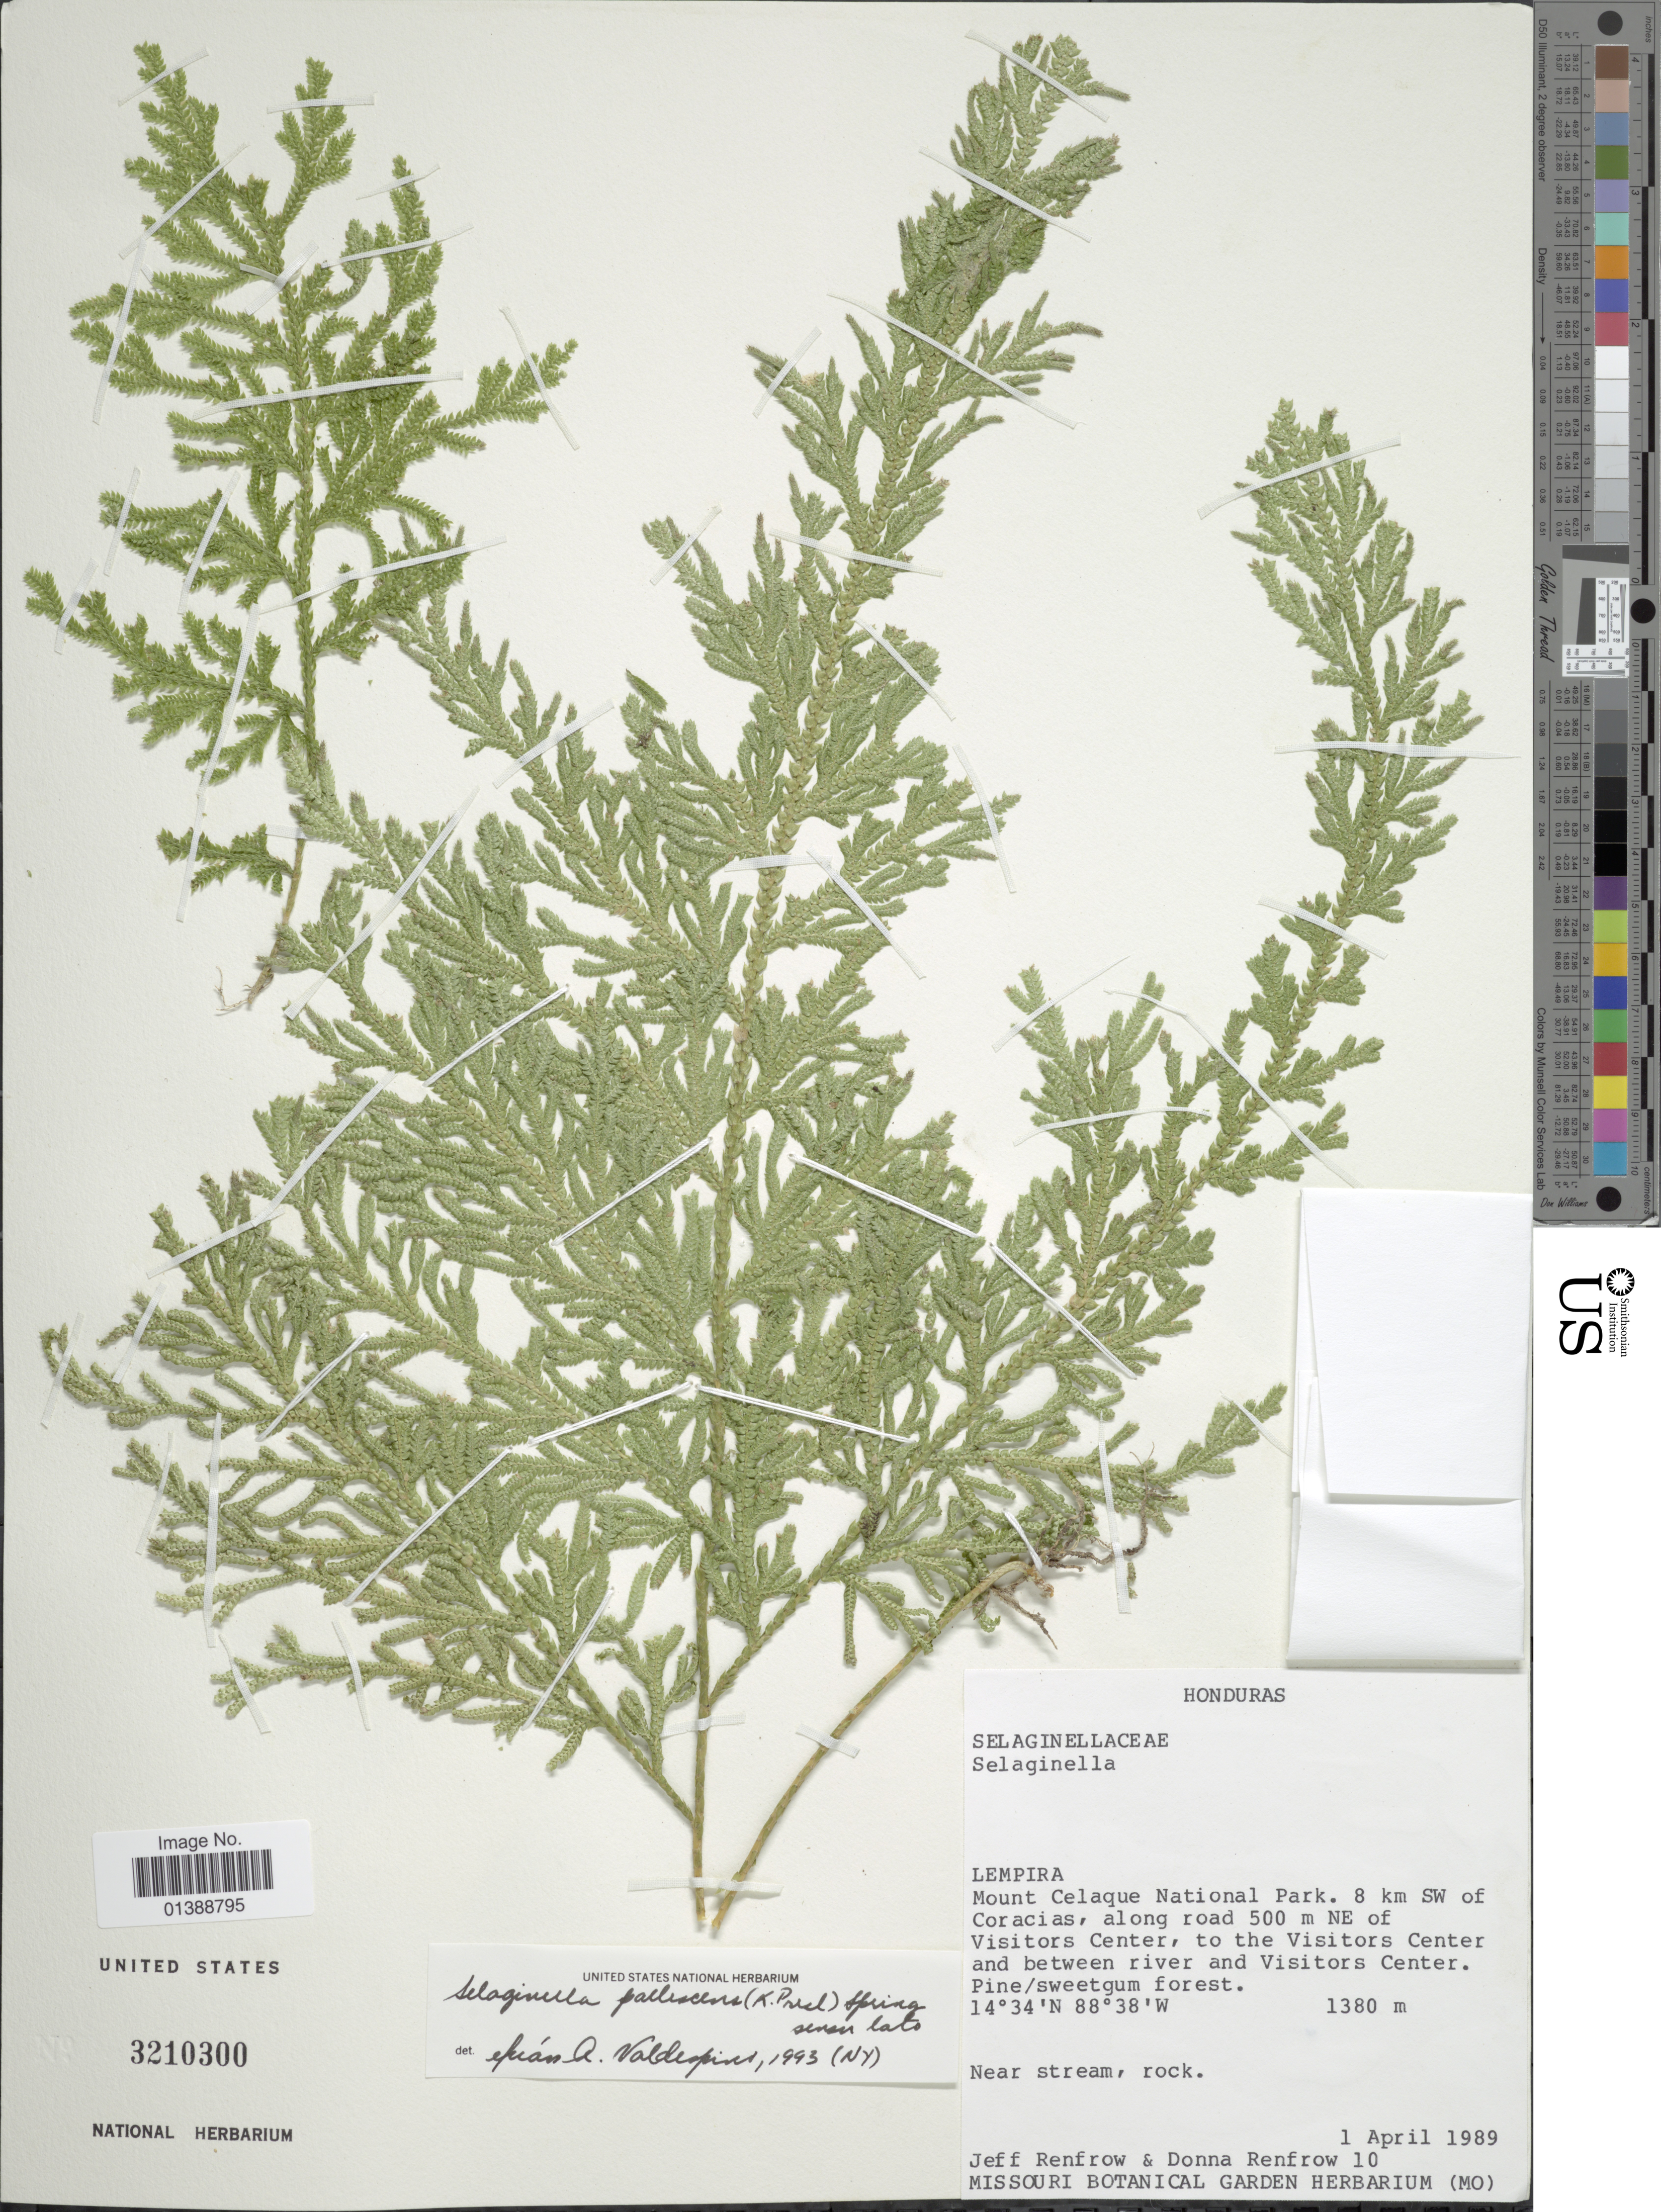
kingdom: Plantae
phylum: Tracheophyta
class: Lycopodiopsida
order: Selaginellales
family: Selaginellaceae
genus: Selaginella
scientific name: Selaginella pallescens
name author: (C. Presl) Spring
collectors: J. Renfrow & D. Renfrow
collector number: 10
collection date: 1989-04-01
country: Honduras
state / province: Lempira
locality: Mount Celaque National Park. 8 km SW of Coracias, along road 500 NE of Visitors Center, to the Visitors Center and between river and Visitors Center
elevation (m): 1380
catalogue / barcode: US 3210300